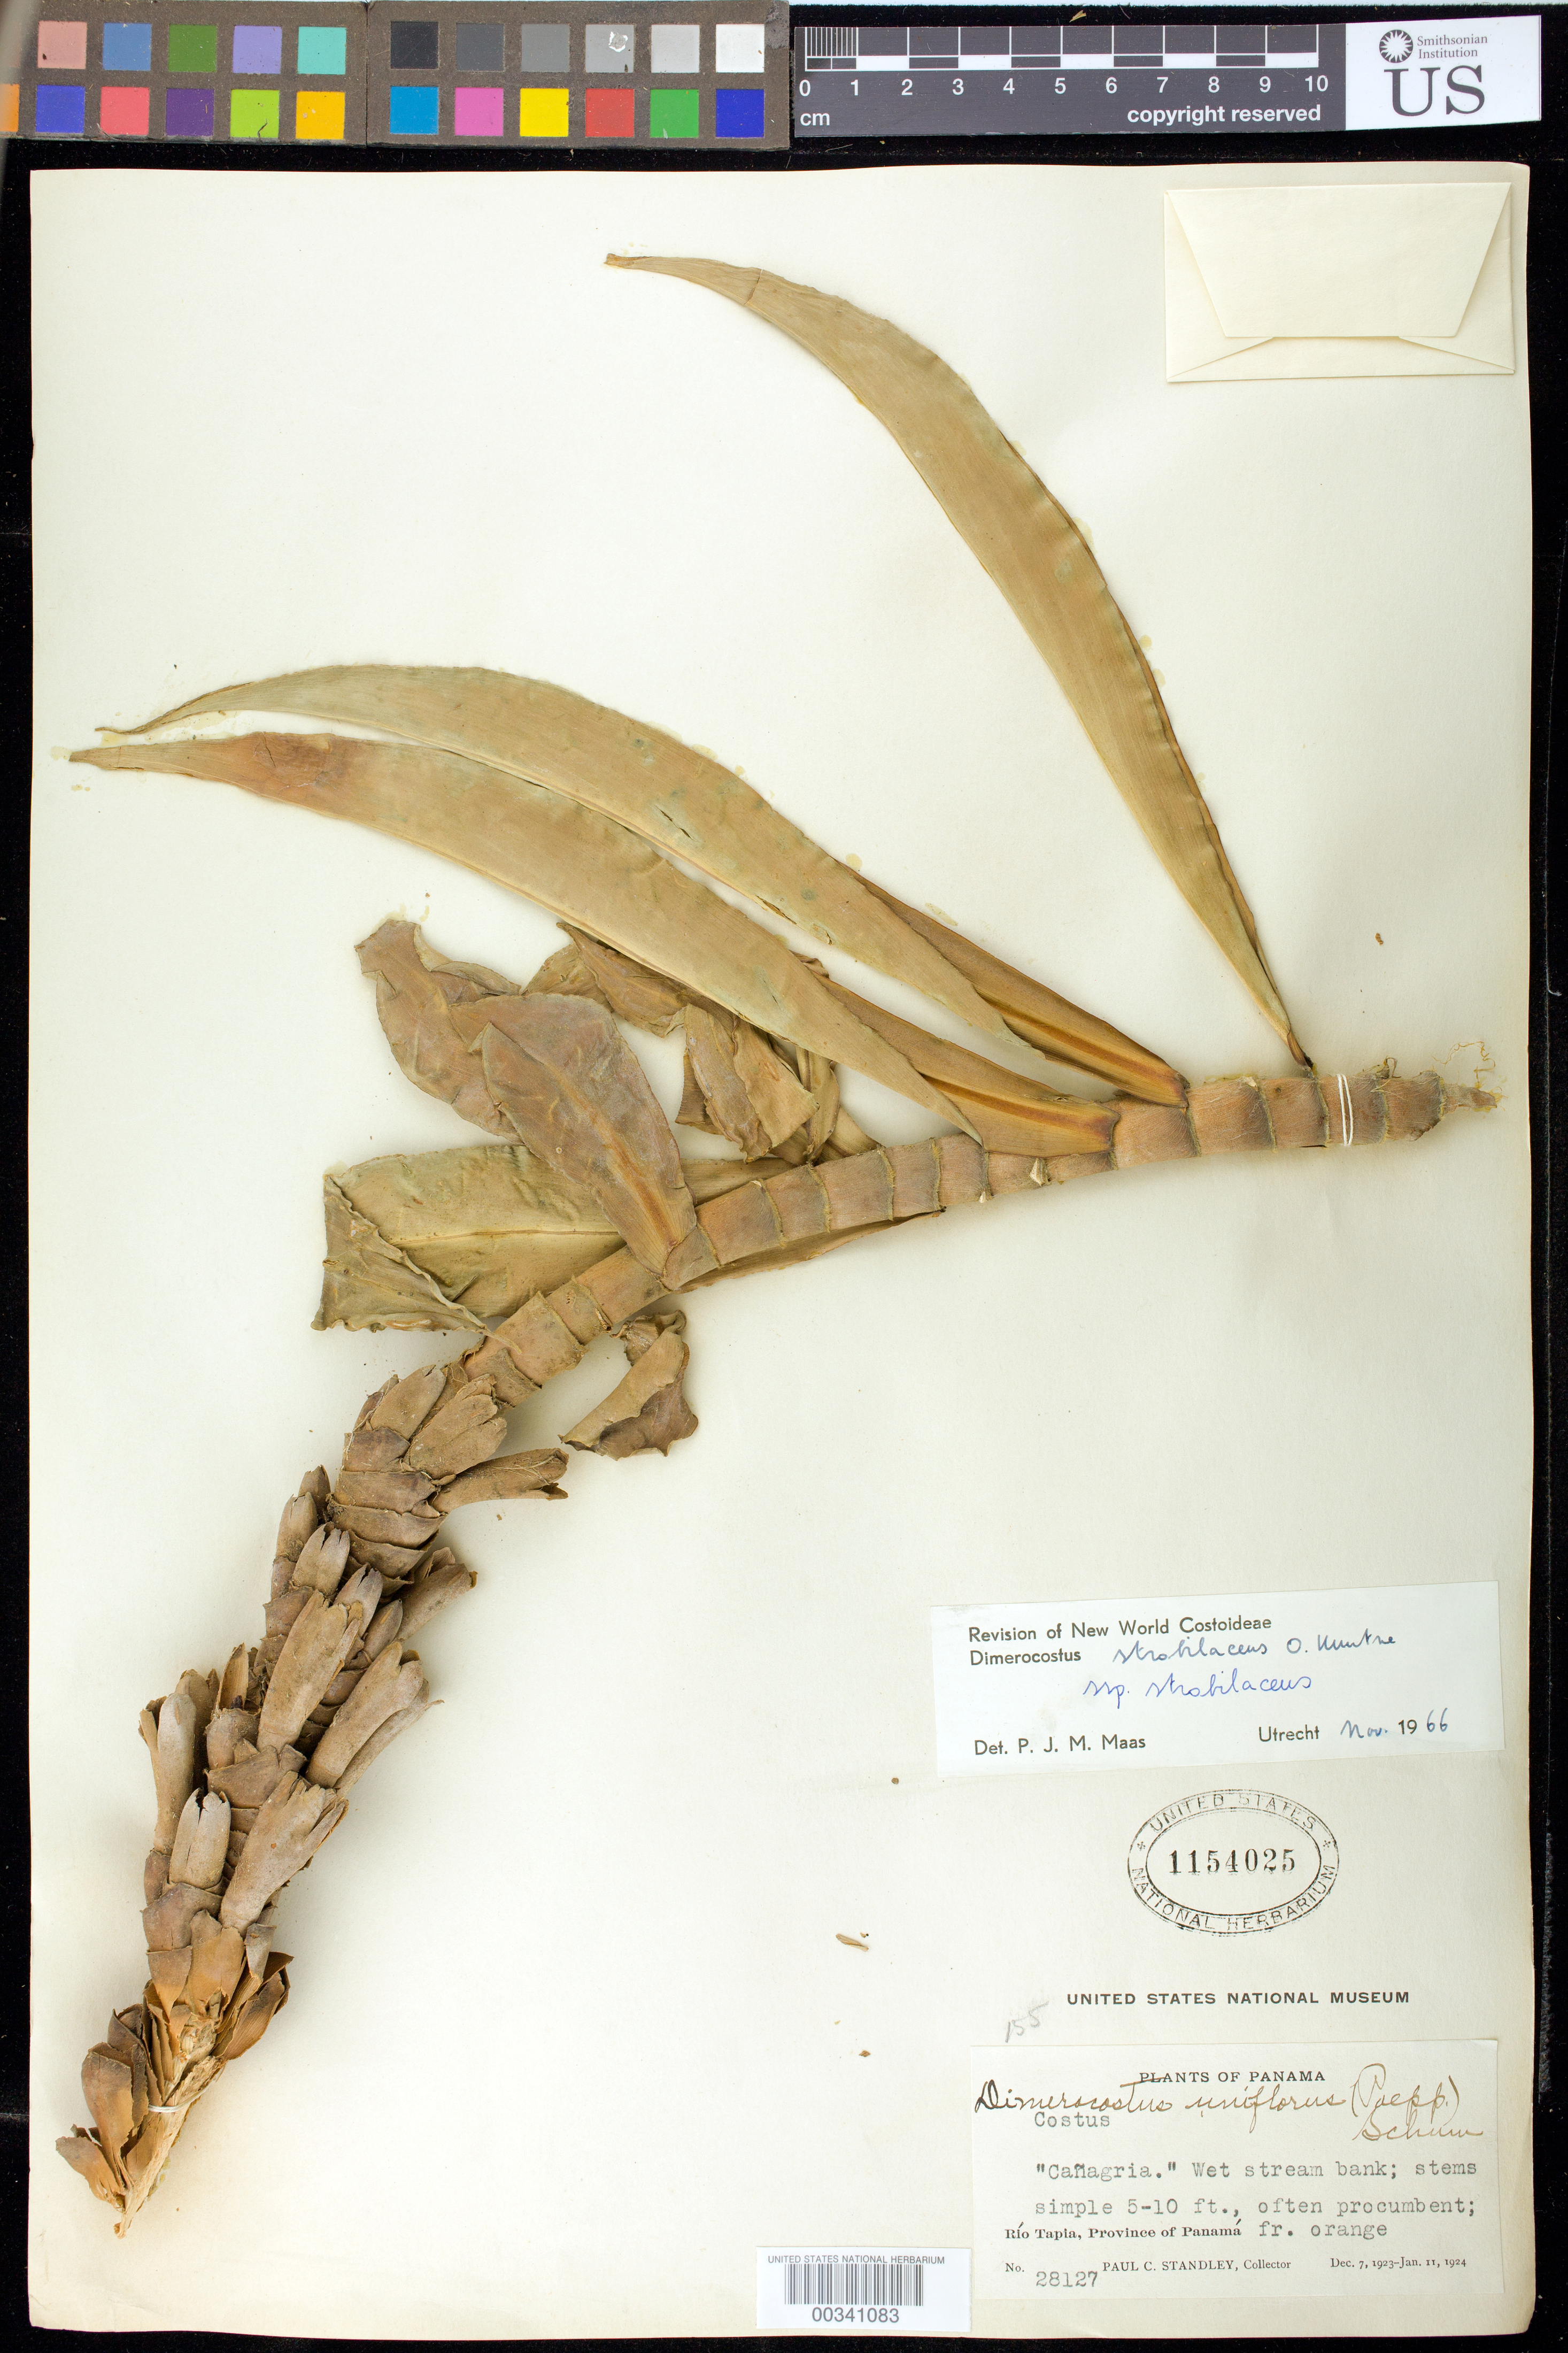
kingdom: Plantae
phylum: Tracheophyta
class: Liliopsida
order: Zingiberales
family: Costaceae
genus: Dimerocostus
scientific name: Dimerocostus strobilaceus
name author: Kuntze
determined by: Maas, Paul J. M.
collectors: P. C. Standley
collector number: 28127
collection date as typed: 07 Dec 1923 to 11 Jan 1924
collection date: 1923-12-07/1924-01-11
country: Panama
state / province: Panamá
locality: Rio Tapia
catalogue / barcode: US 1154025